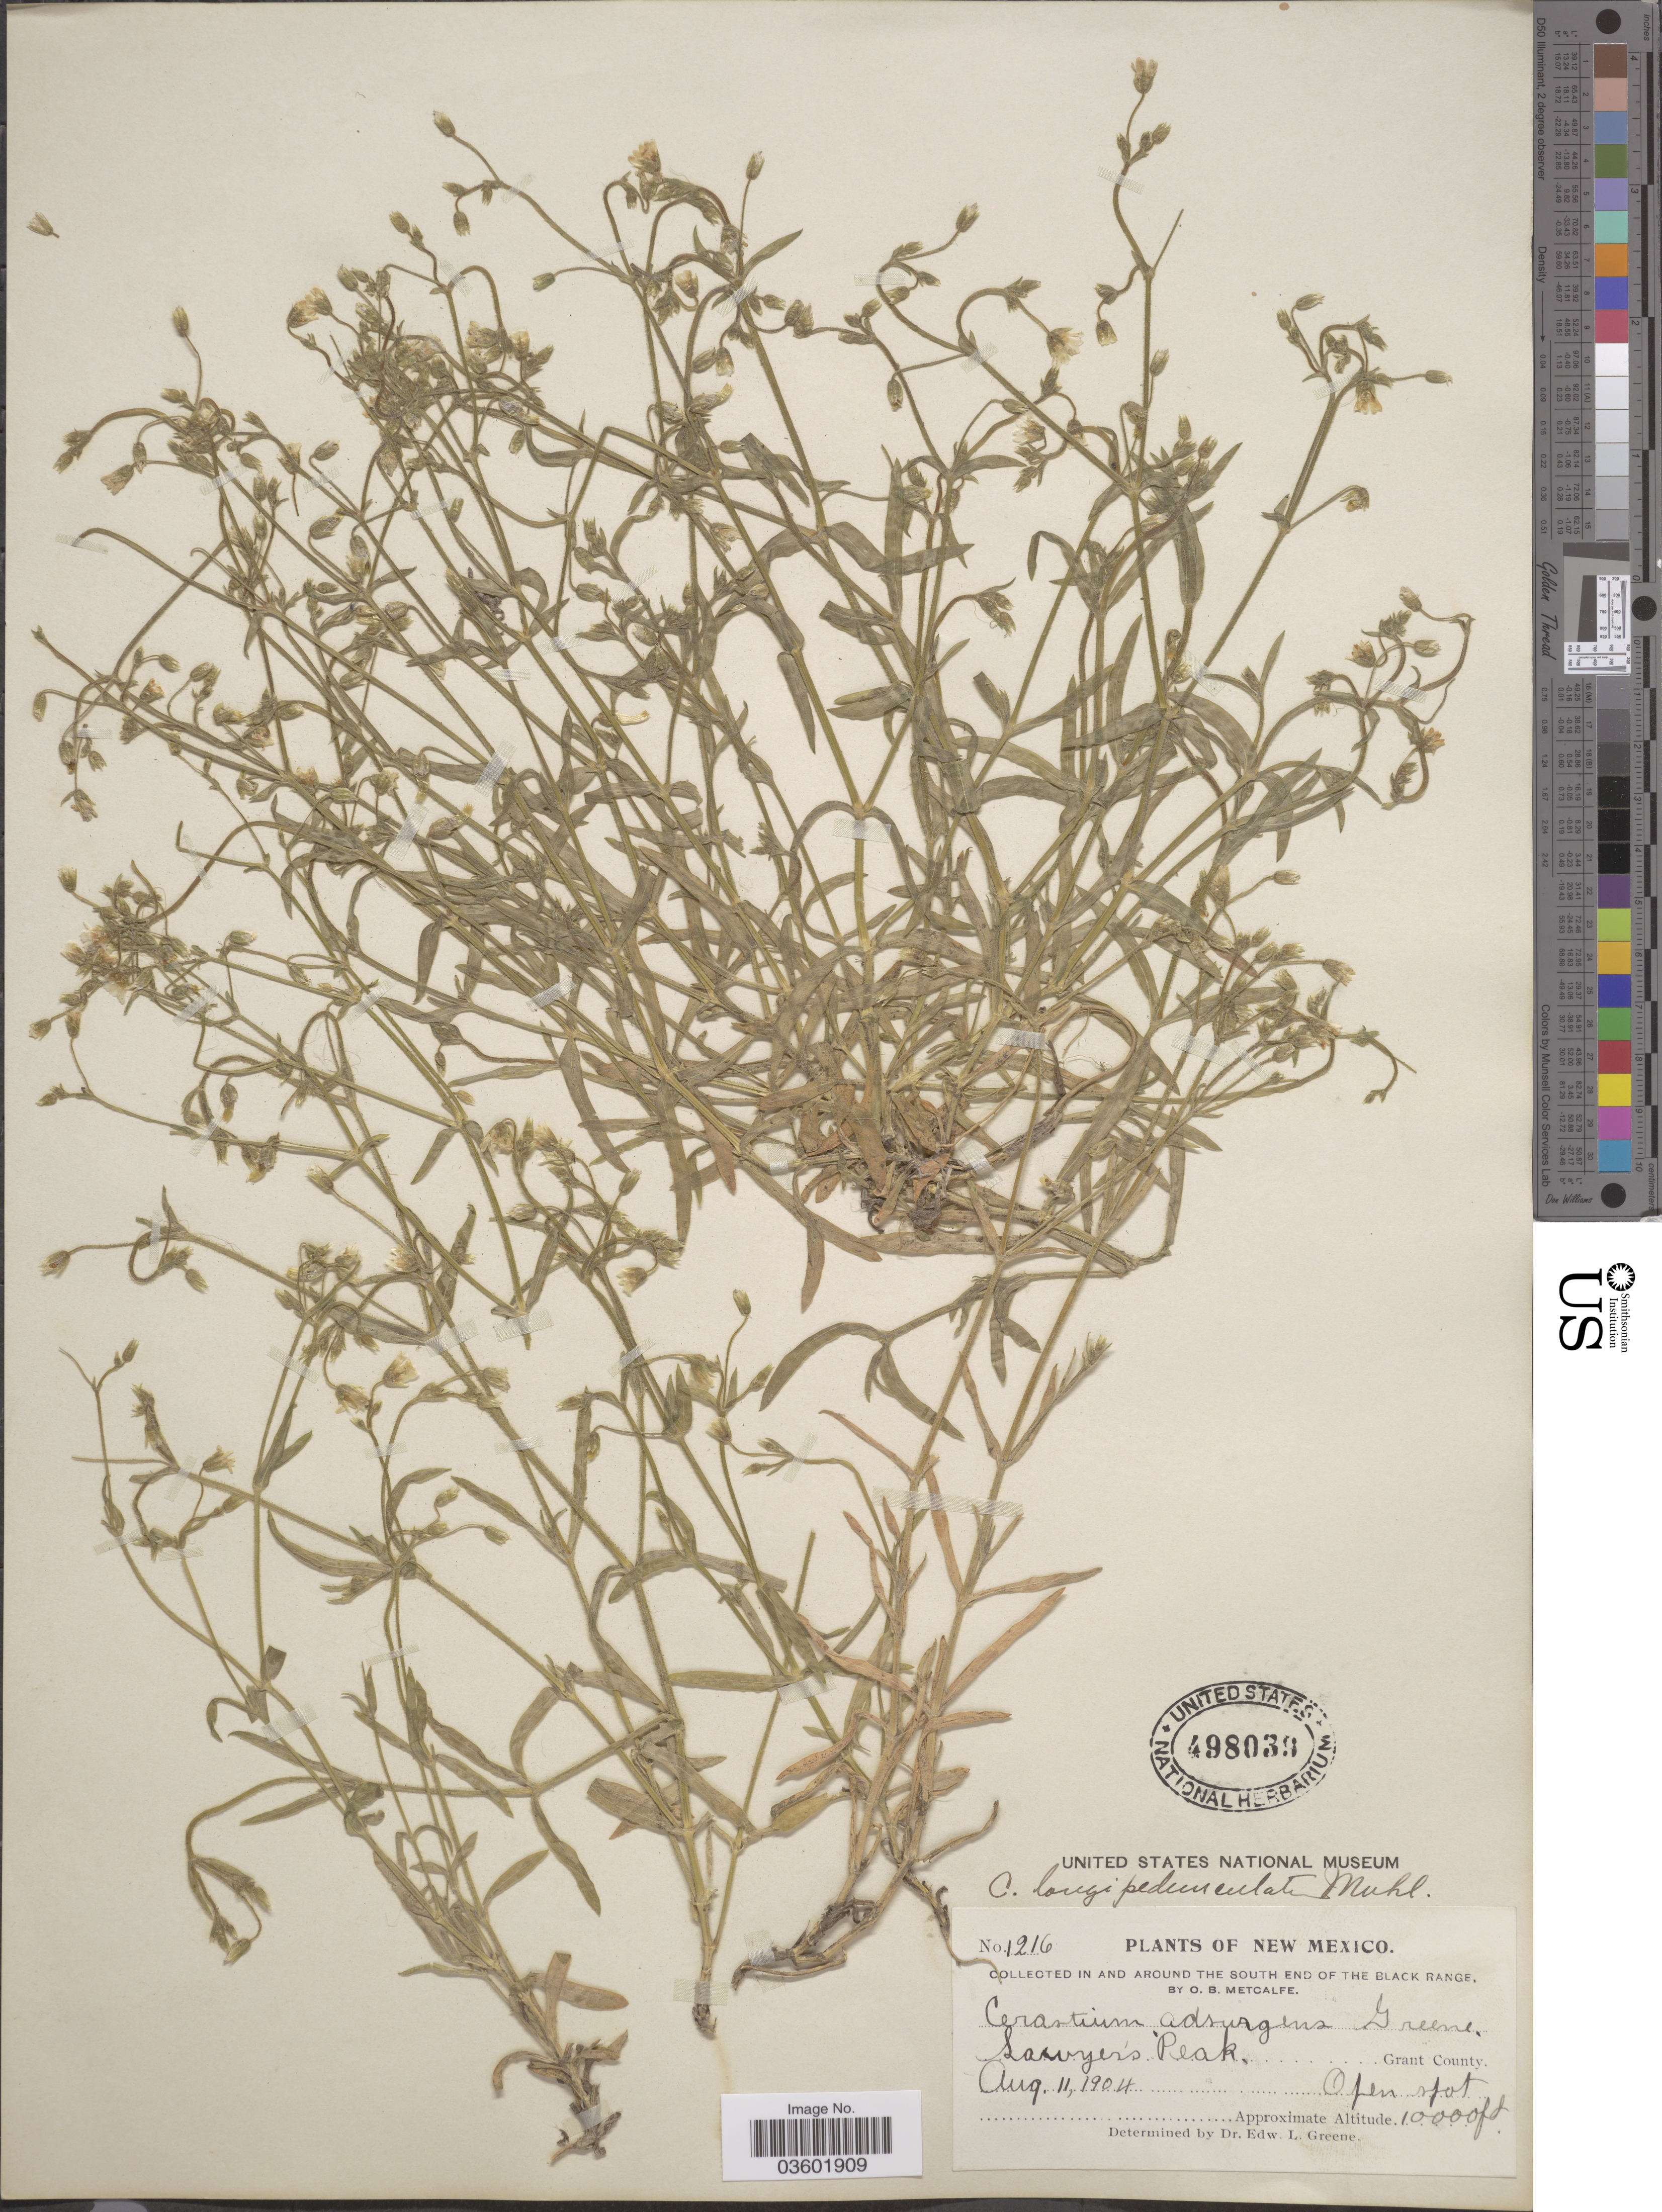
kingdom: Plantae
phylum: Tracheophyta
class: Magnoliopsida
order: Caryophyllales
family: Caryophyllaceae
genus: Cerastium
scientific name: Cerastium nutans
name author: Raf.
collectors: O. B. Metcalfe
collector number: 1216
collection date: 1904-08-11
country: United States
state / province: New Mexico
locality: In and around the south end of the Black Range. Sawyer's Peak, Grant County.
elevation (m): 3048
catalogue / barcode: US 498039